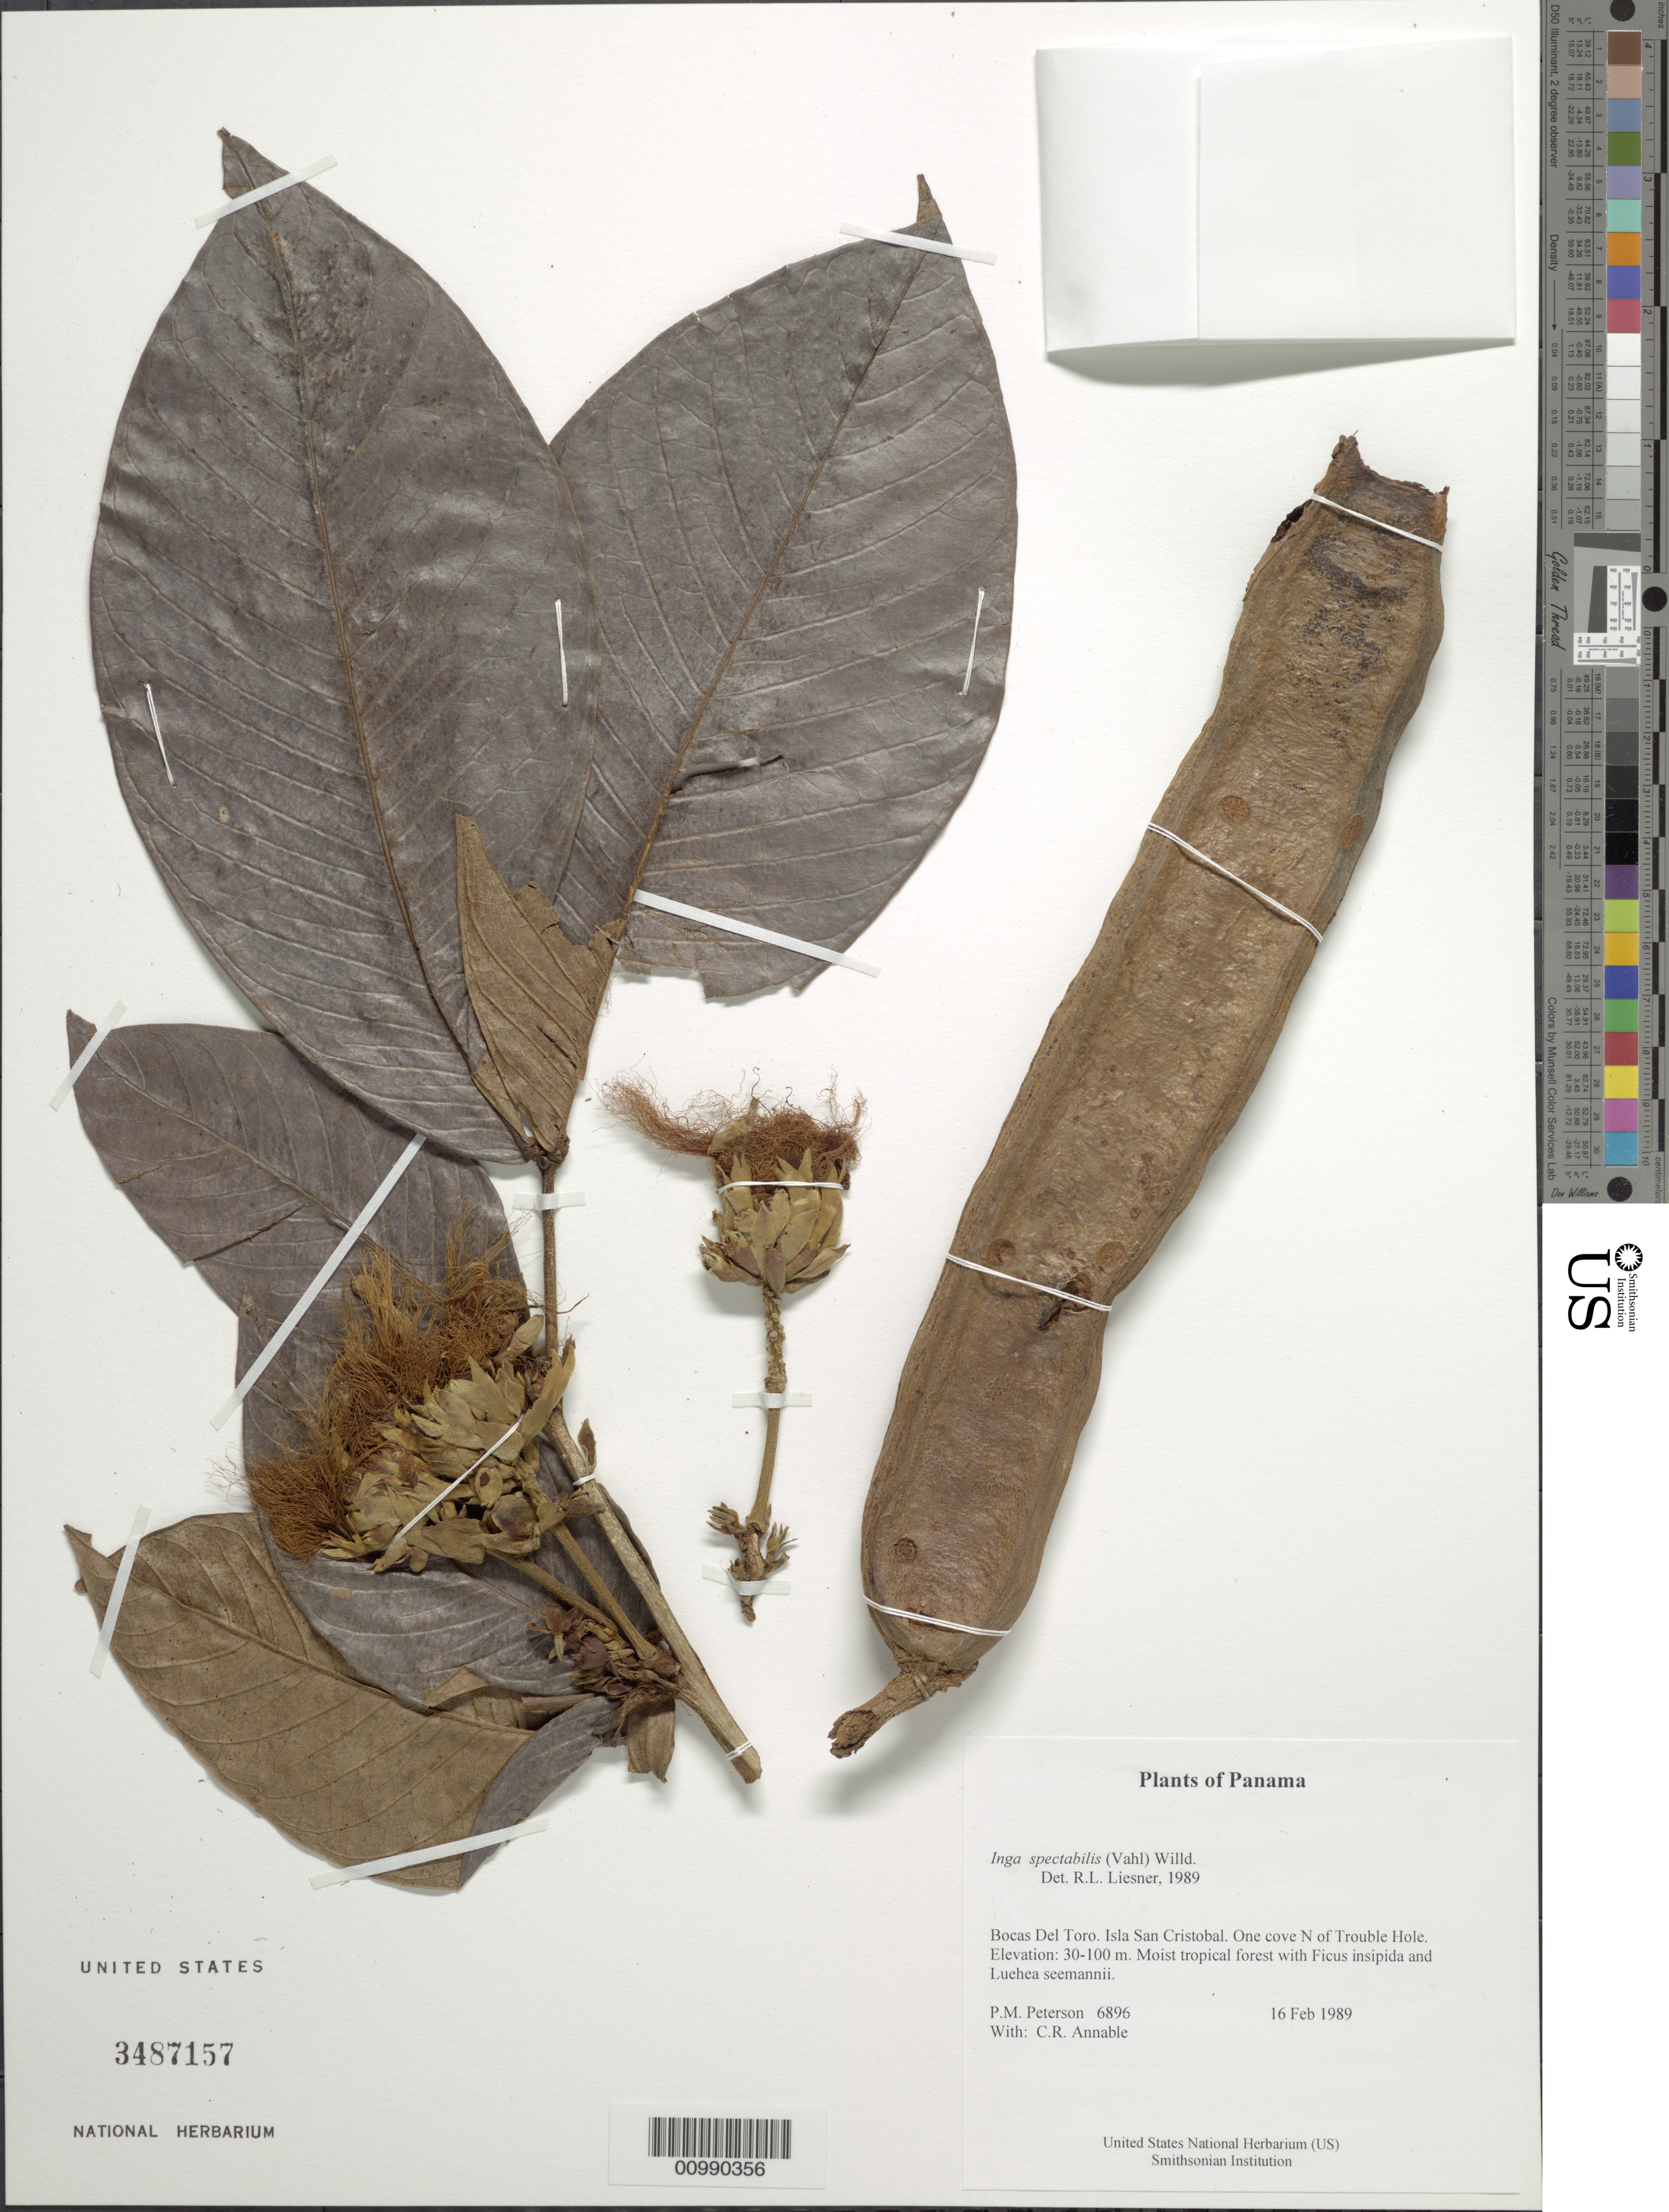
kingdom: Plantae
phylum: Tracheophyta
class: Magnoliopsida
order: Fabales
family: Fabaceae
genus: Inga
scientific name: Inga spectabilis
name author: (Vahl) Willd.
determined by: Liesner, R. L.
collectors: P. M. Peterson & C. R. Annable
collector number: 06896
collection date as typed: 16 Feb 1989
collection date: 1989-02-16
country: Panama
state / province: Bocas del Toro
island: San Cristobal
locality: One cove N of Trouble Hole.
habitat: Moist tropical forest with Ficus insipida and Luehea seemannii.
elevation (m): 30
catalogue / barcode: US 3487157